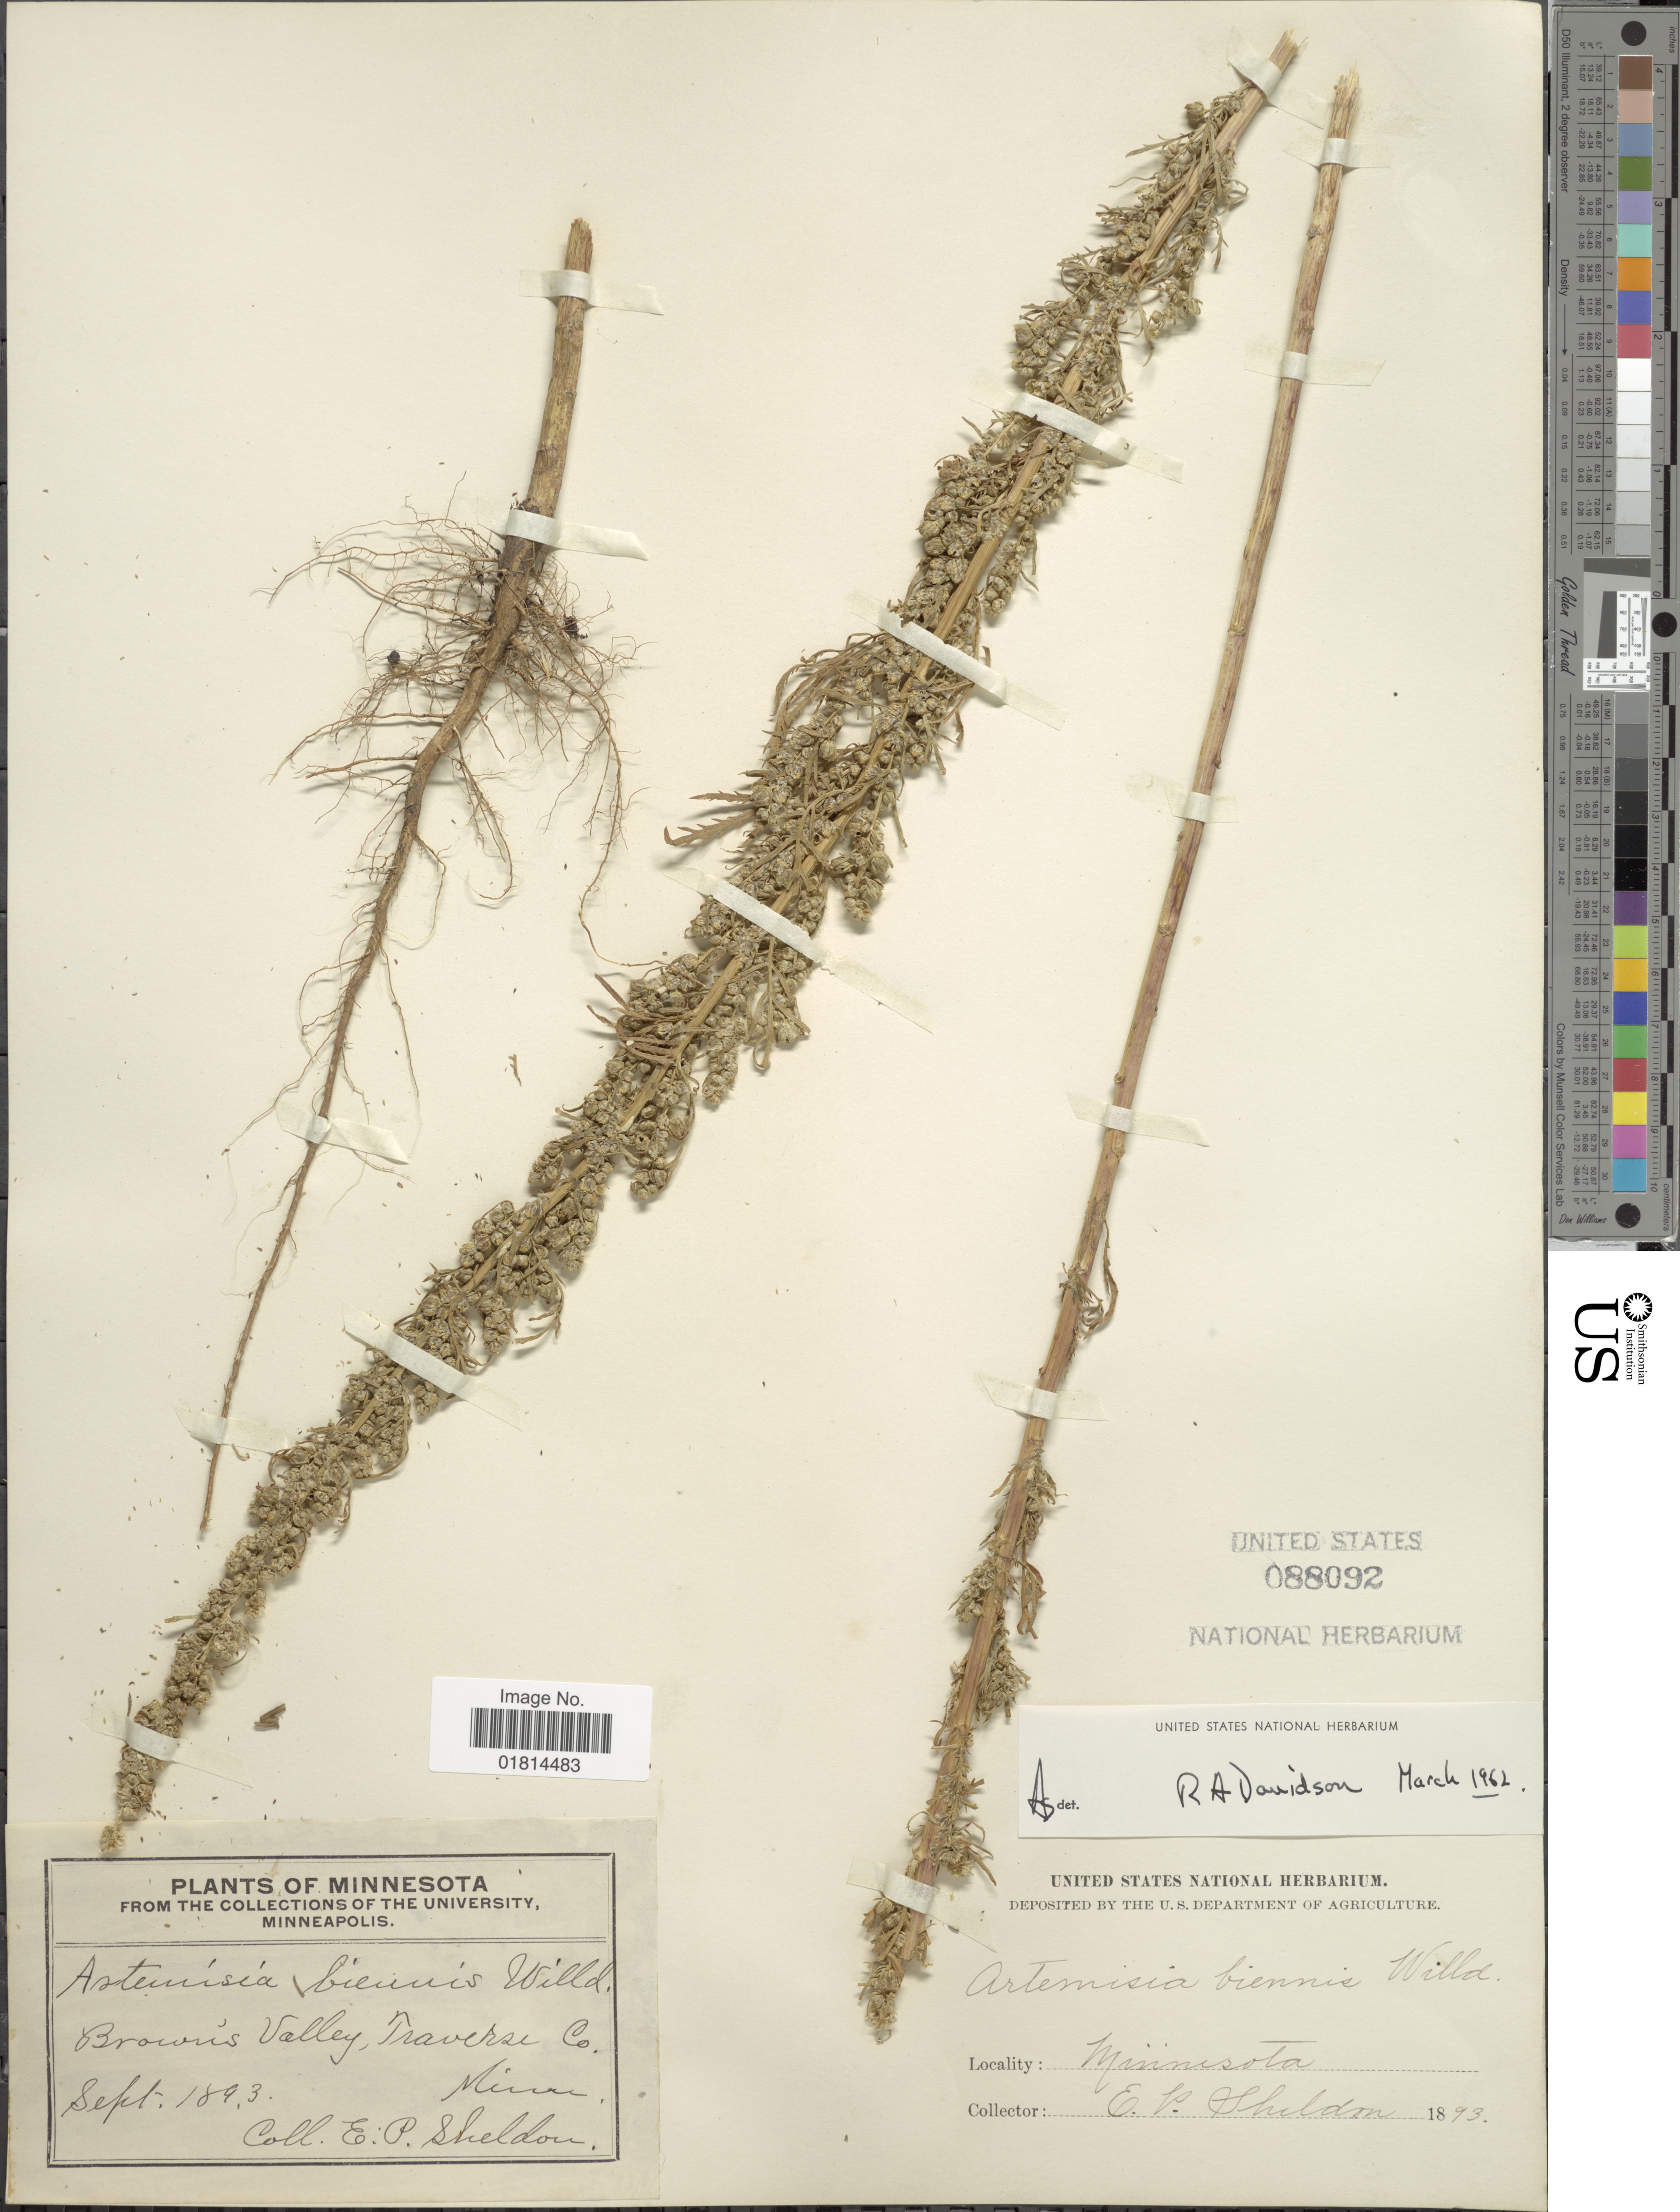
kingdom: Plantae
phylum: Tracheophyta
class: Magnoliopsida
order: Asterales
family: Asteraceae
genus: Artemisia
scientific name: Artemisia biennis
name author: Willd.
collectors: E. P. Sheldon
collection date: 1893-09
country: United States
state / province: Minnesota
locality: Brown's Valley, Traverse Co. Minn.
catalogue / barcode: US 88092